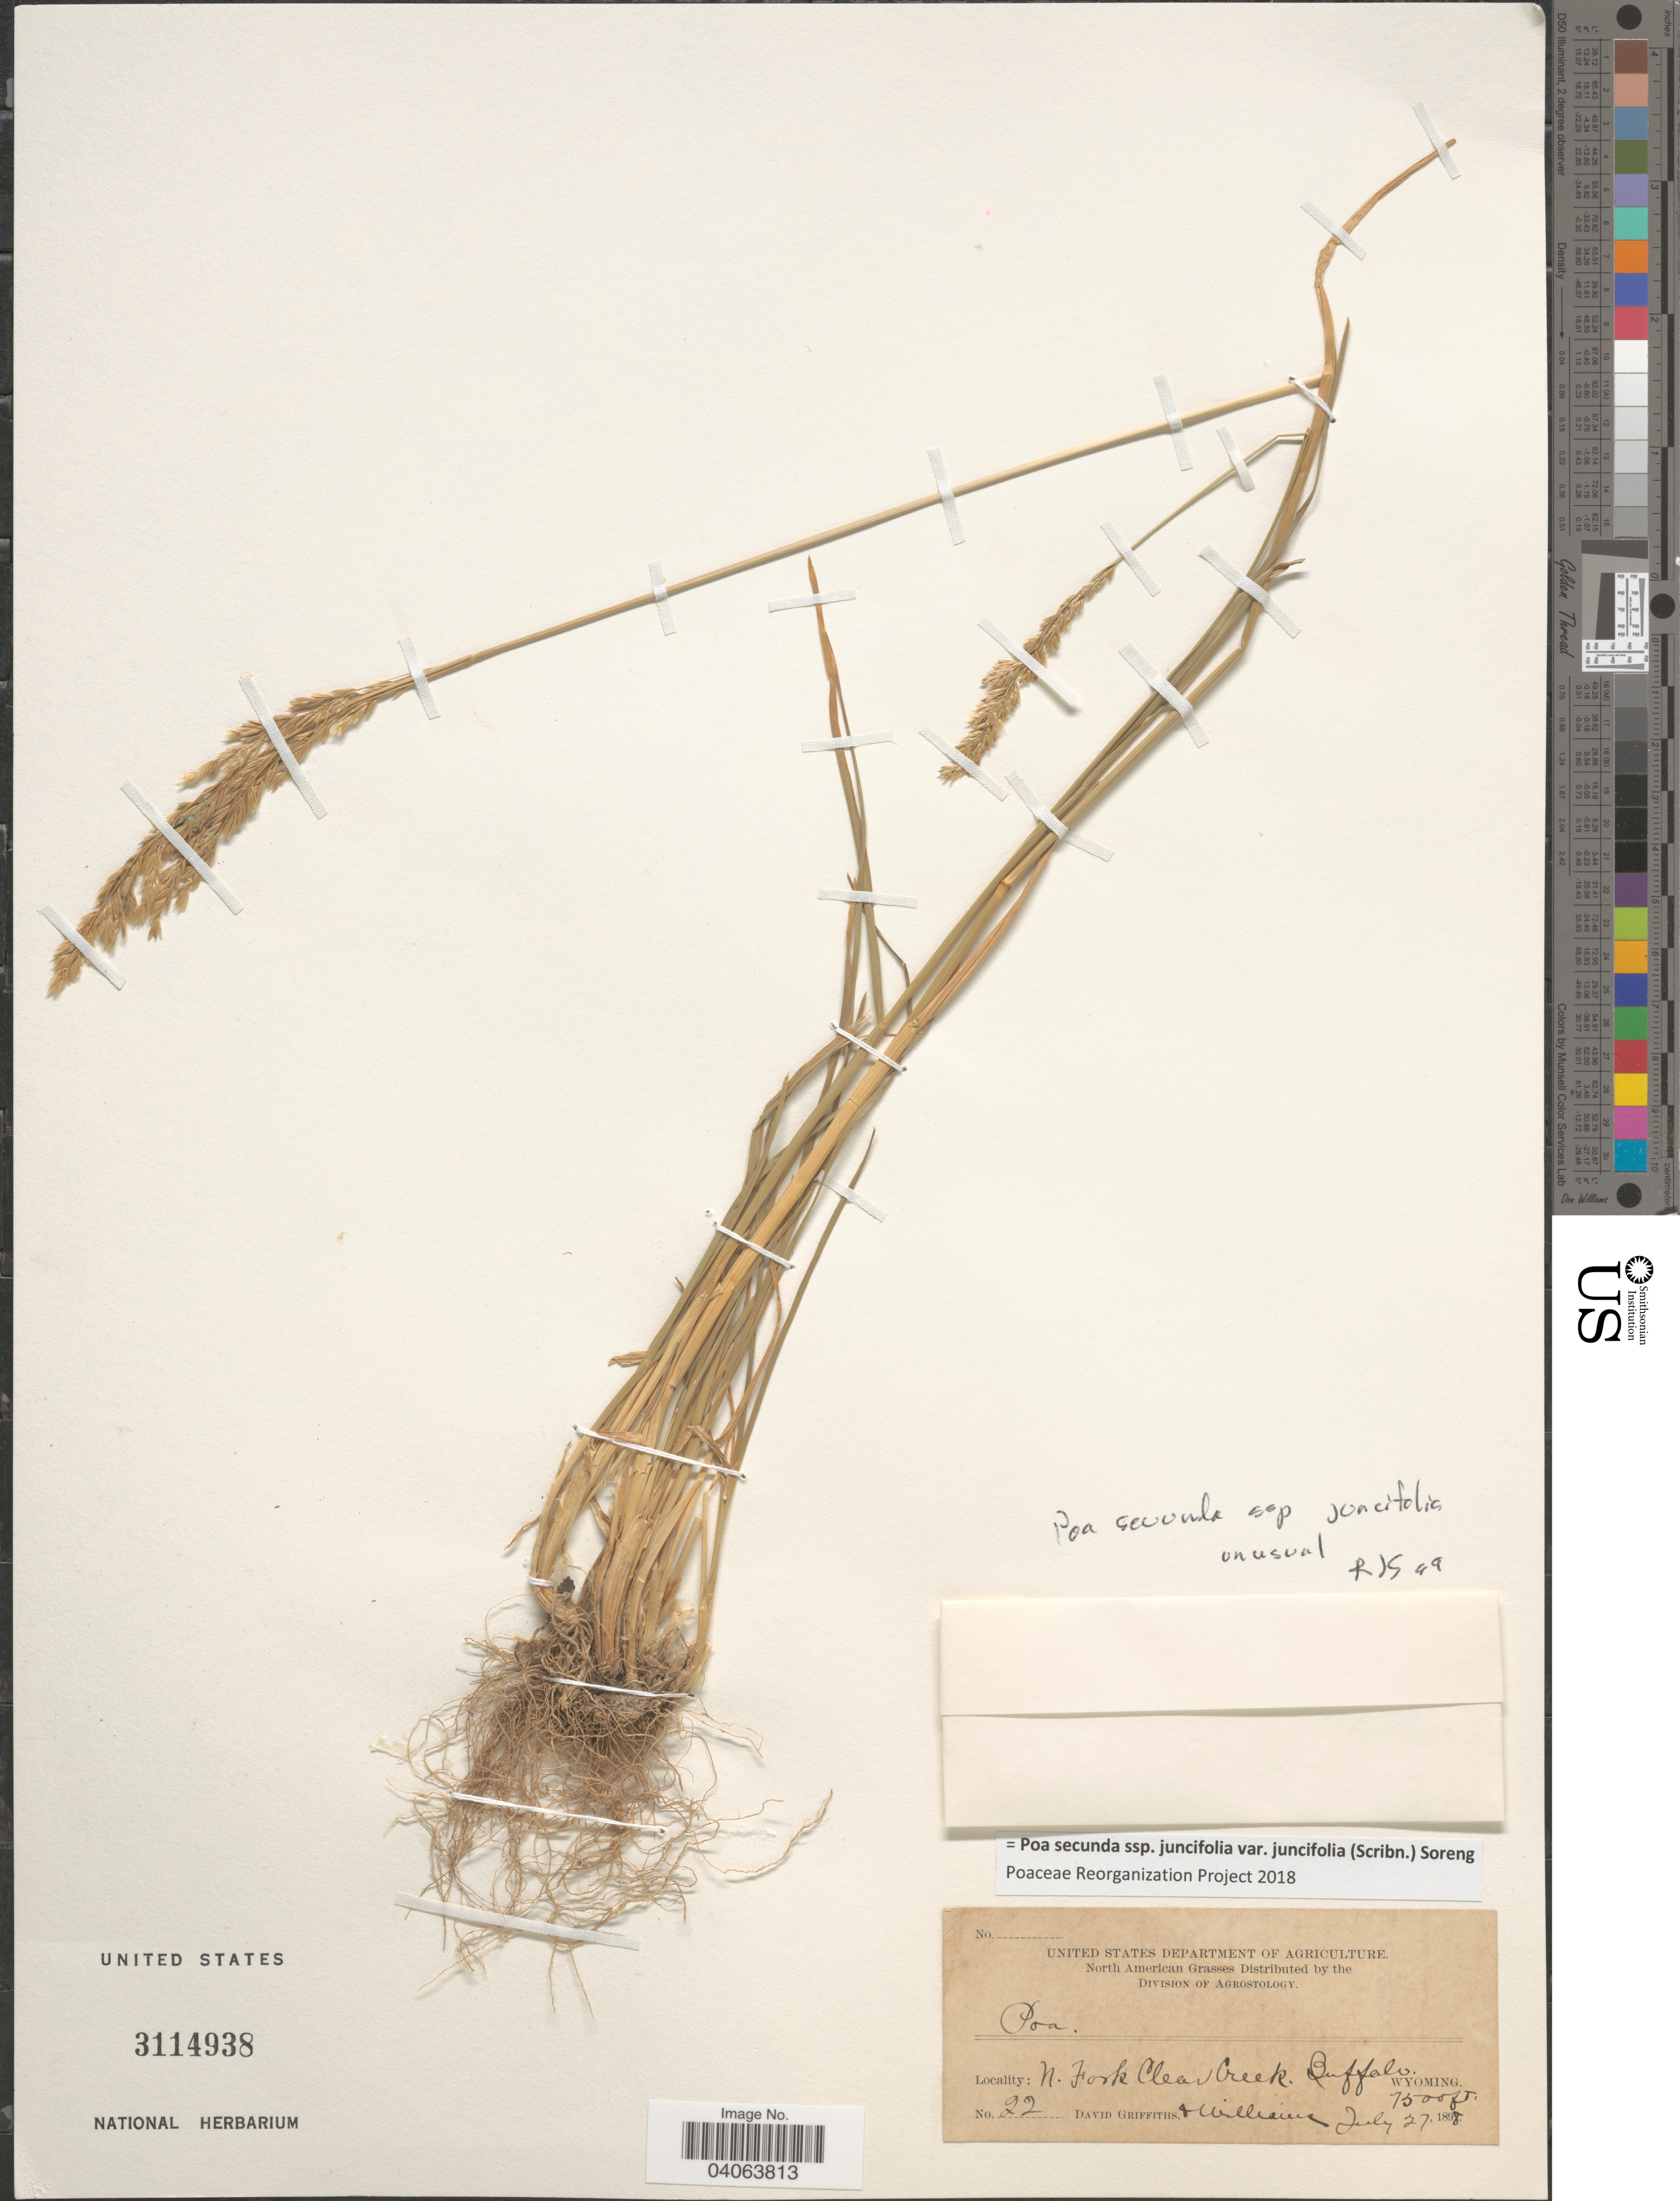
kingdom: Plantae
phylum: Tracheophyta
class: Liliopsida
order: Poales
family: Poaceae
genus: Poa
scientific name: Poa secunda subsp. juncifolia var. juncifolia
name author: (Scribn.) Soreng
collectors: D. Griffiths & -- Williams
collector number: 22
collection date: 1898-07-27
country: United States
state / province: Wyoming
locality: N. Fork Clear Creek. Buffalo.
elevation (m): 2286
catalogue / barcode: US 3114938